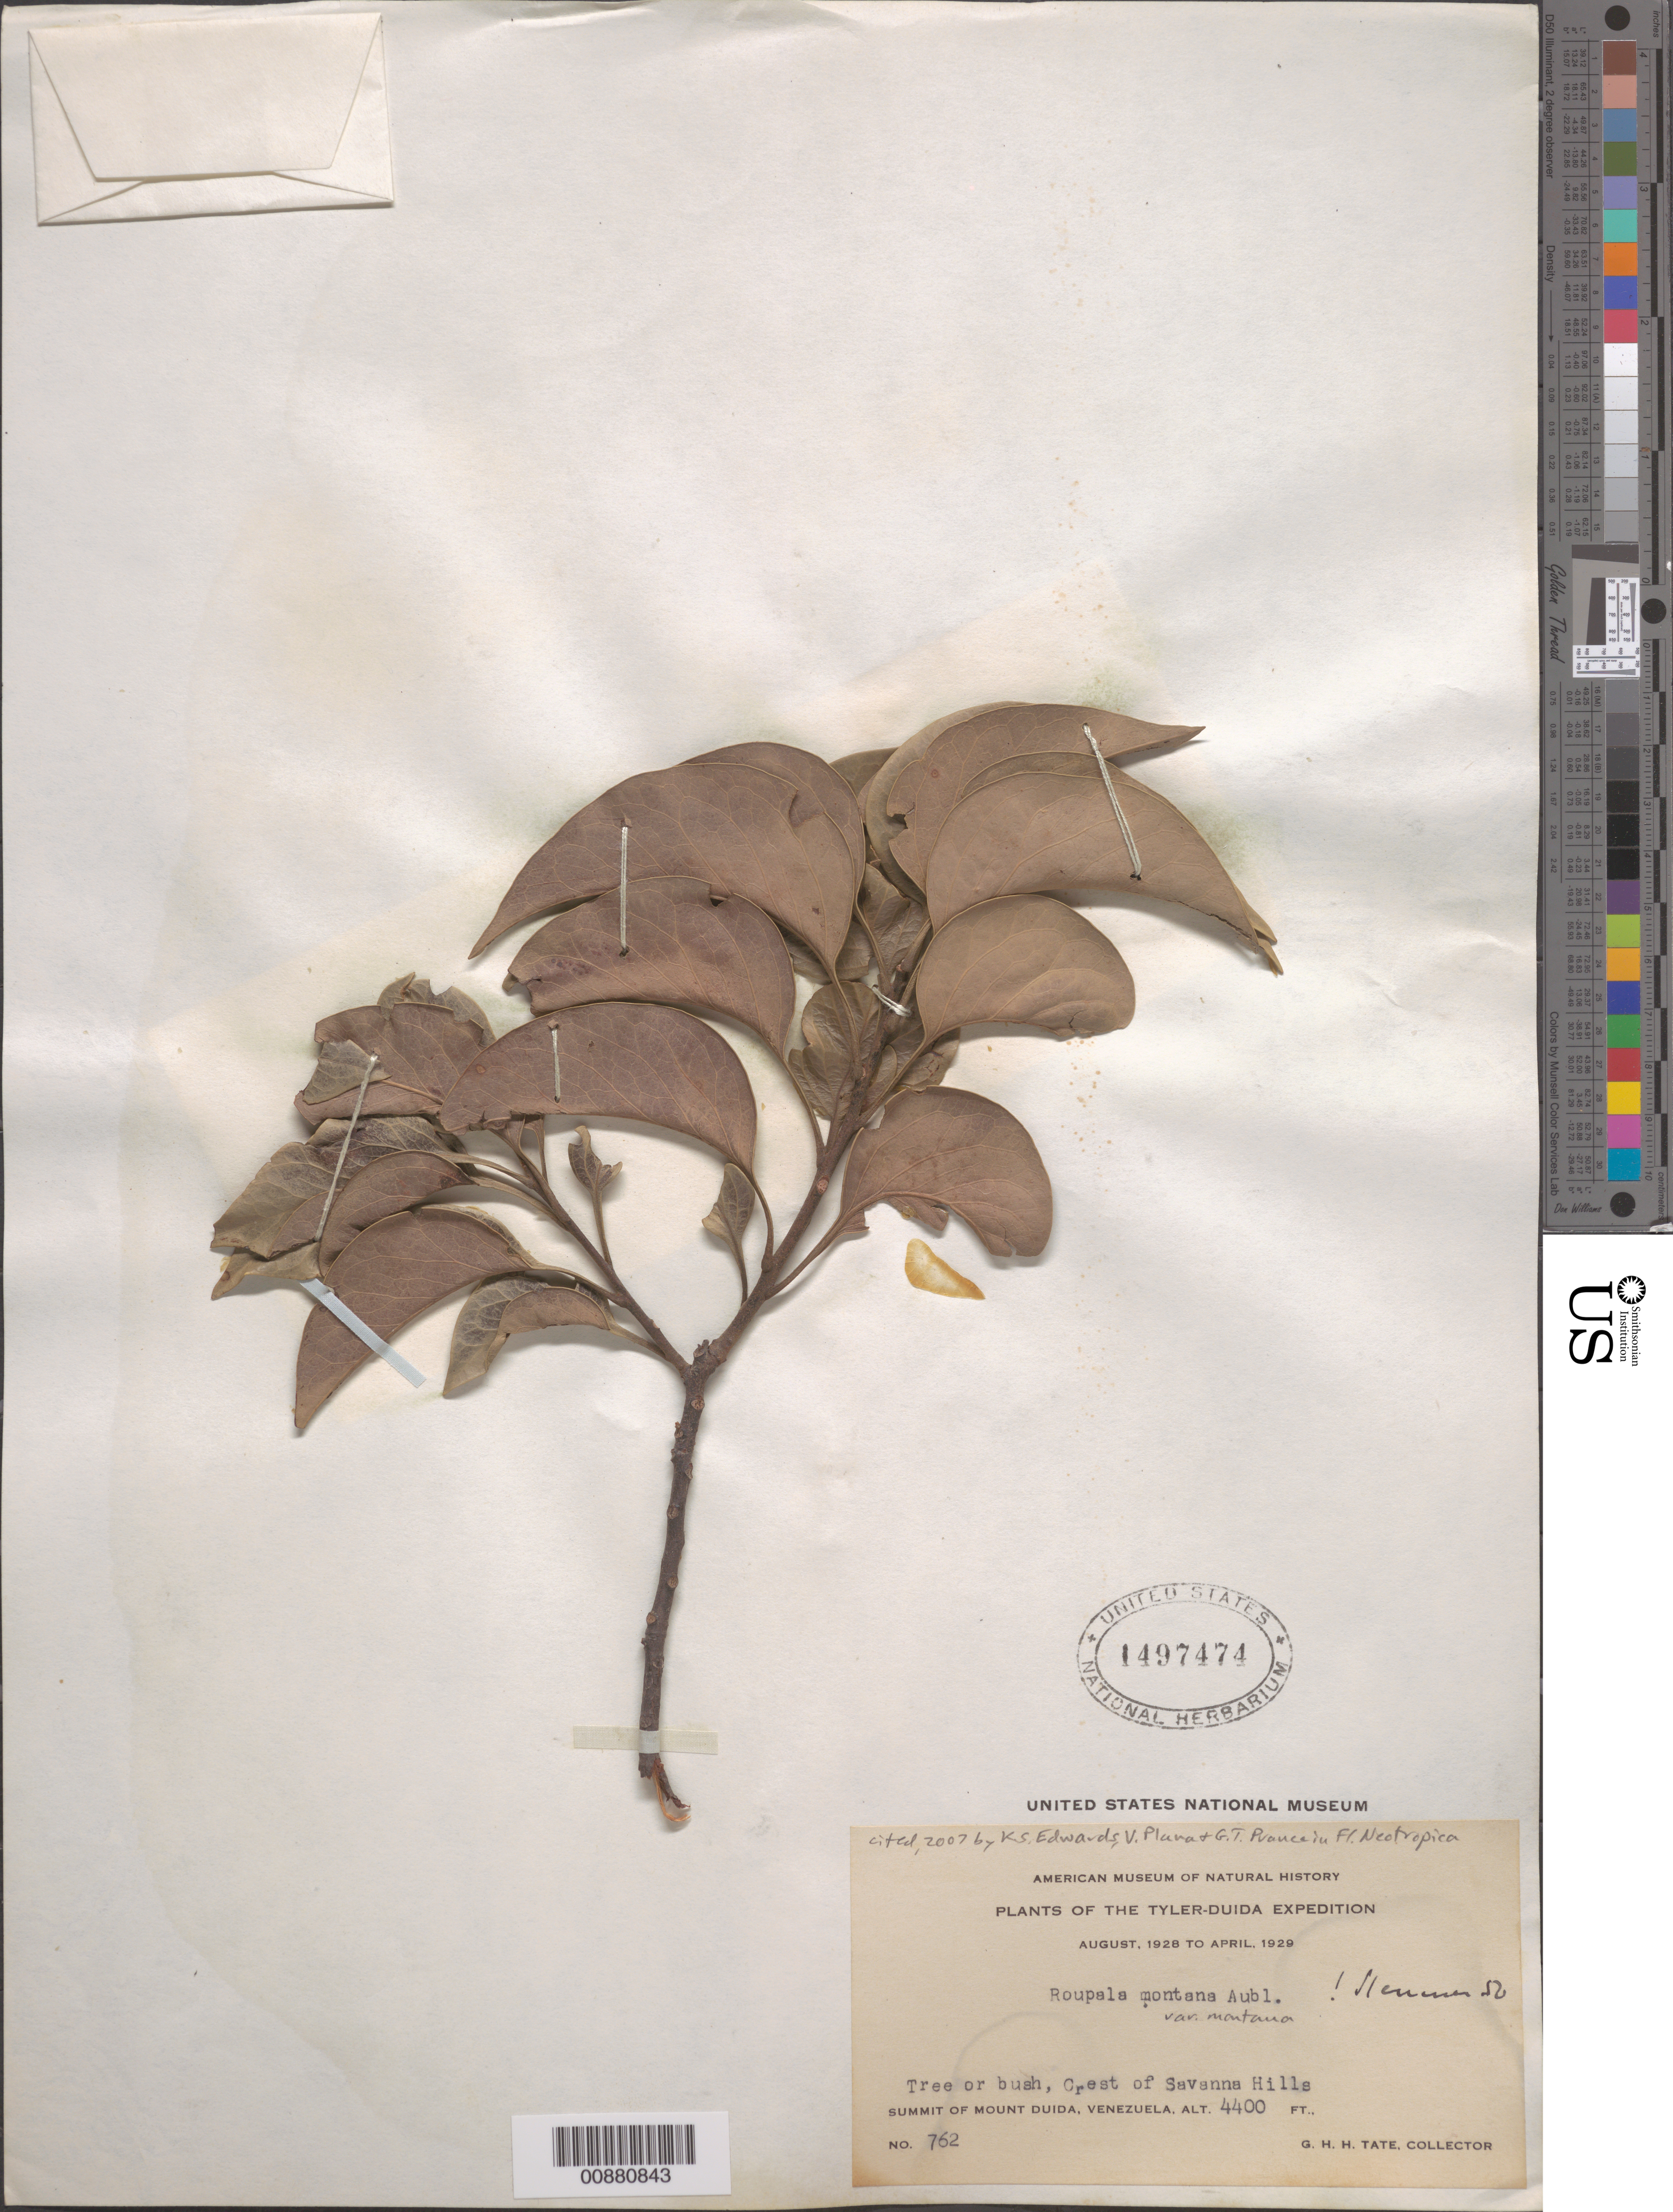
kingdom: Plantae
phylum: Tracheophyta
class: Magnoliopsida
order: Proteales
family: Proteaceae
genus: Roupala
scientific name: Roupala montana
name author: Aubl.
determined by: Sleumer, H. O.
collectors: G. H. H.Tate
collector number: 762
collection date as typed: Aug-28 to Apr-29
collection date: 1928-08/1929-04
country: Venezuela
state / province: Amazonas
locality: Mount Duida, summit, crest of Savanna Hills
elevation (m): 1341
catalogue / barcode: US 1497474